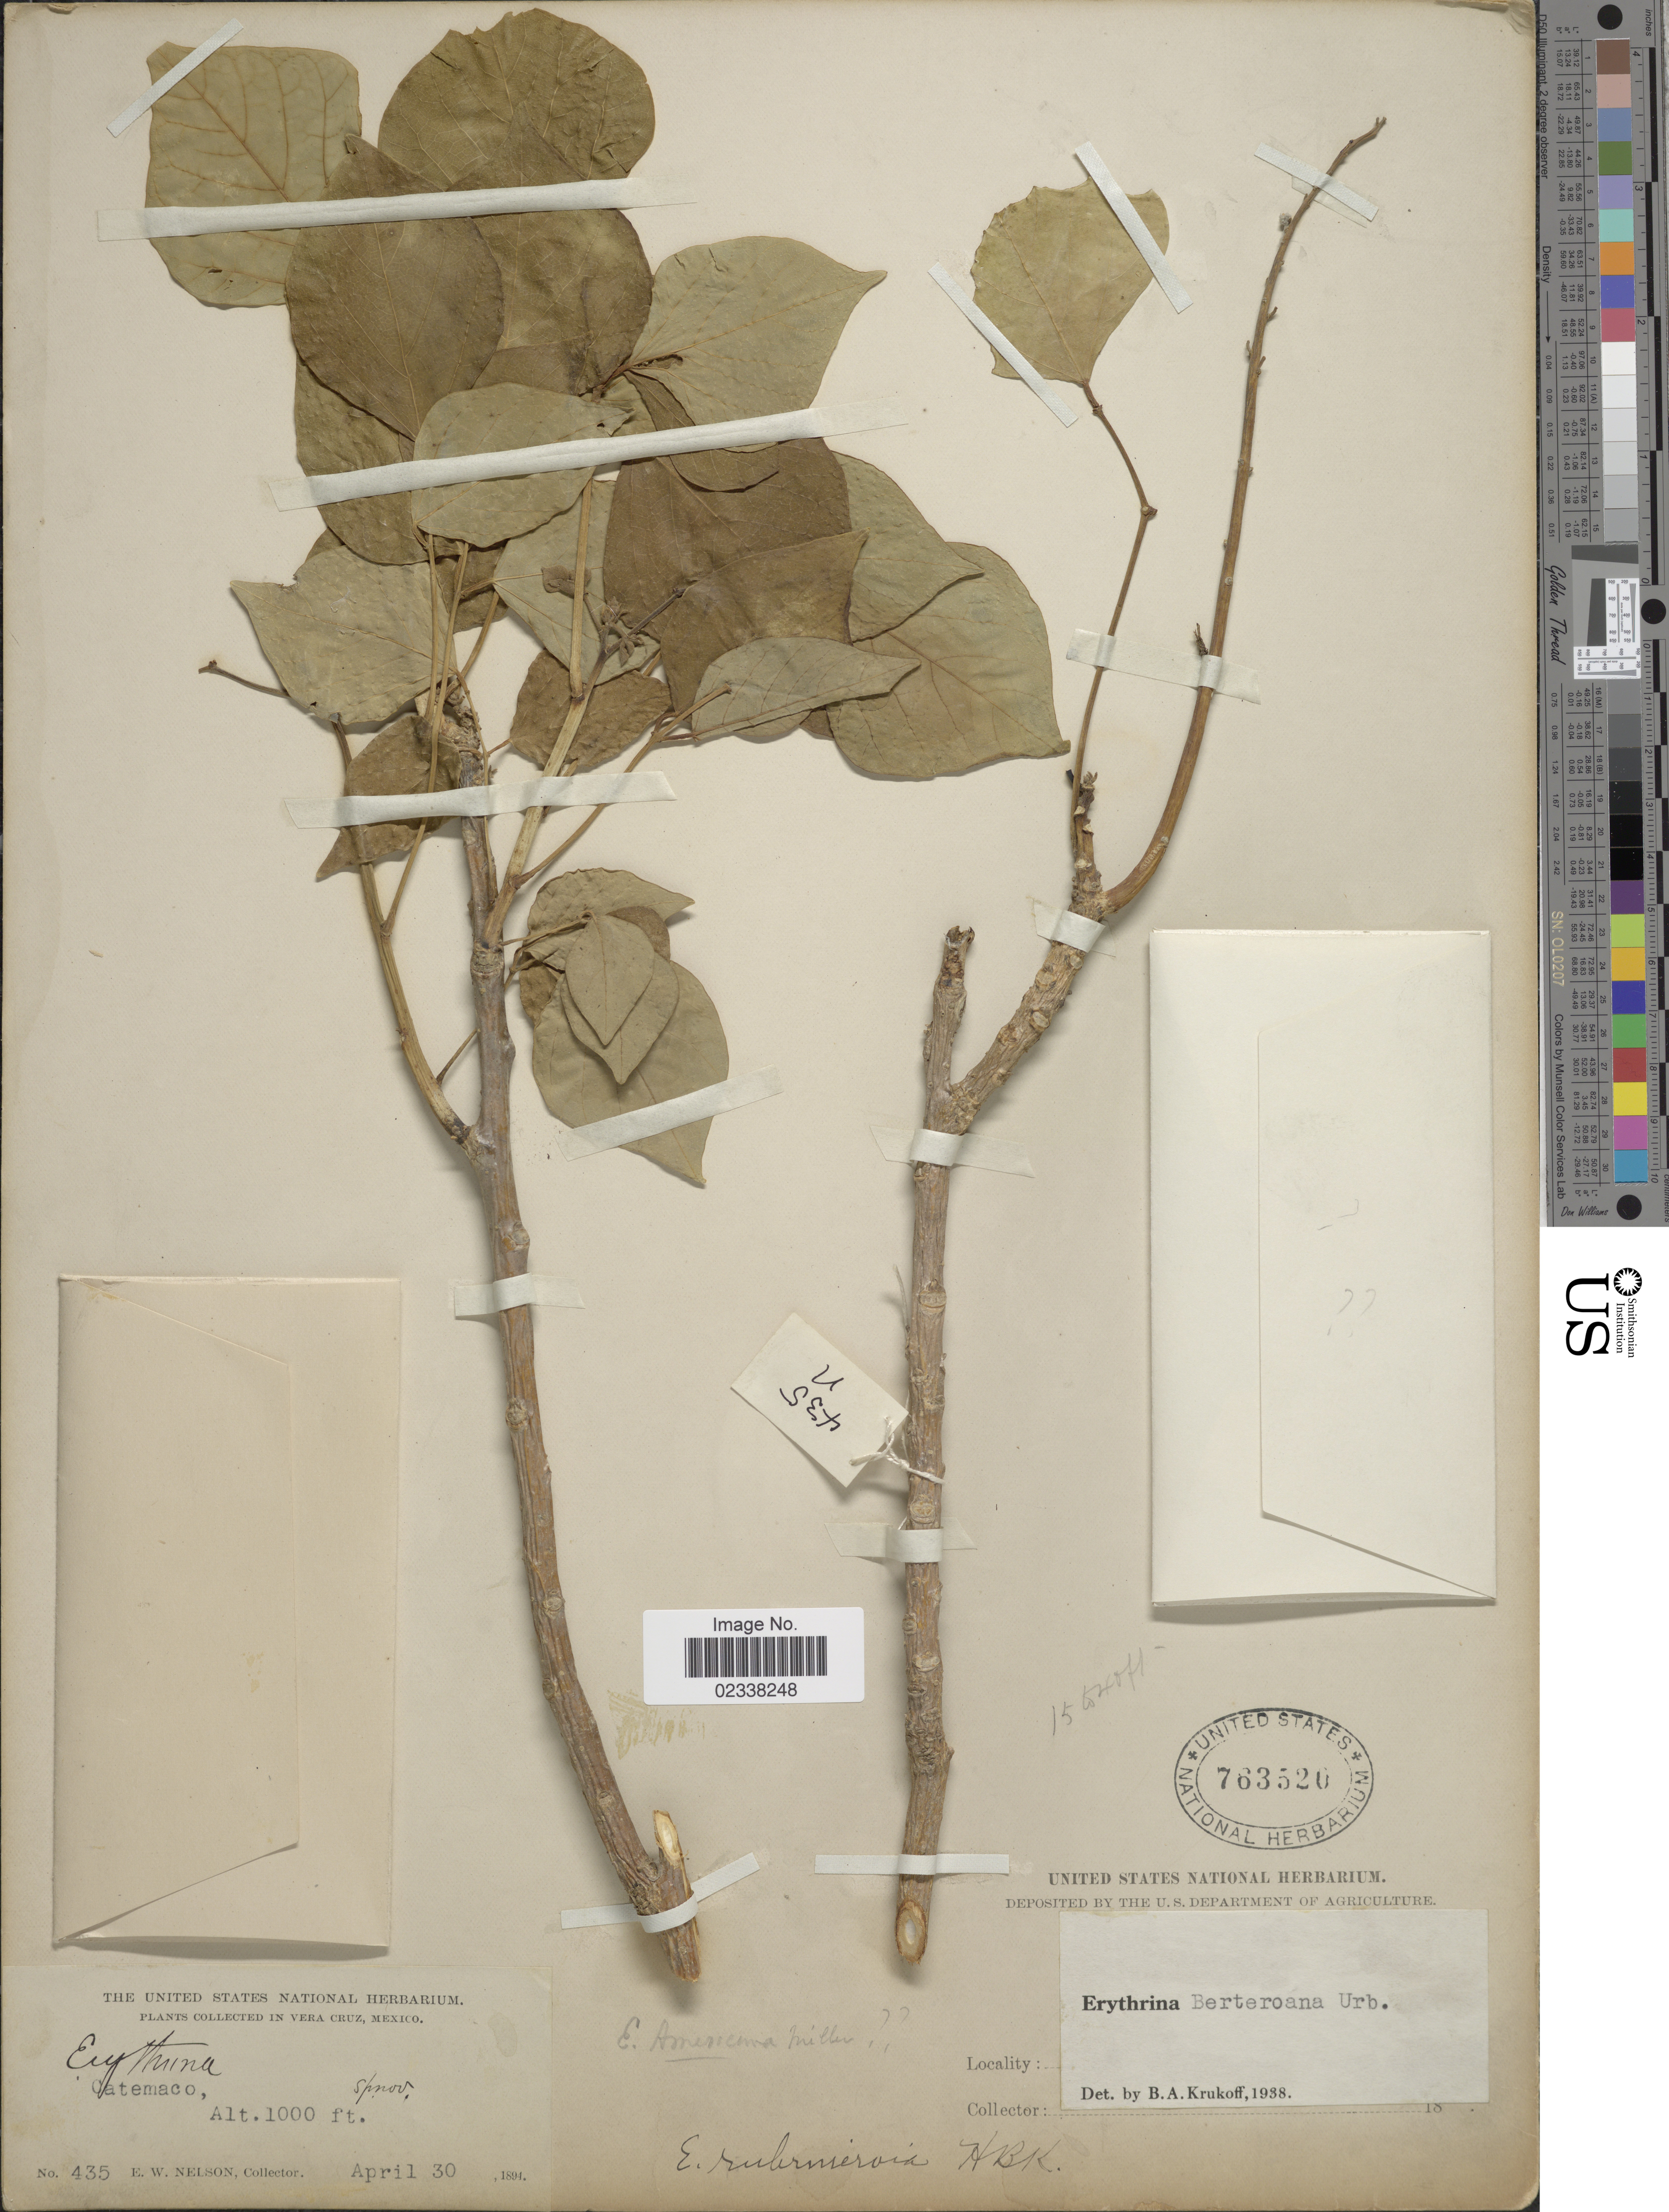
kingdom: Plantae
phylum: Tracheophyta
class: Magnoliopsida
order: Fabales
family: Fabaceae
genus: Erythrina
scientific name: Erythrina berteroana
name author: Urb.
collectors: E. W. Nelson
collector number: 435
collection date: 1894-04-30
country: Mexico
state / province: Veracruz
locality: Catemaco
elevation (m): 305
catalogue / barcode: US 763520